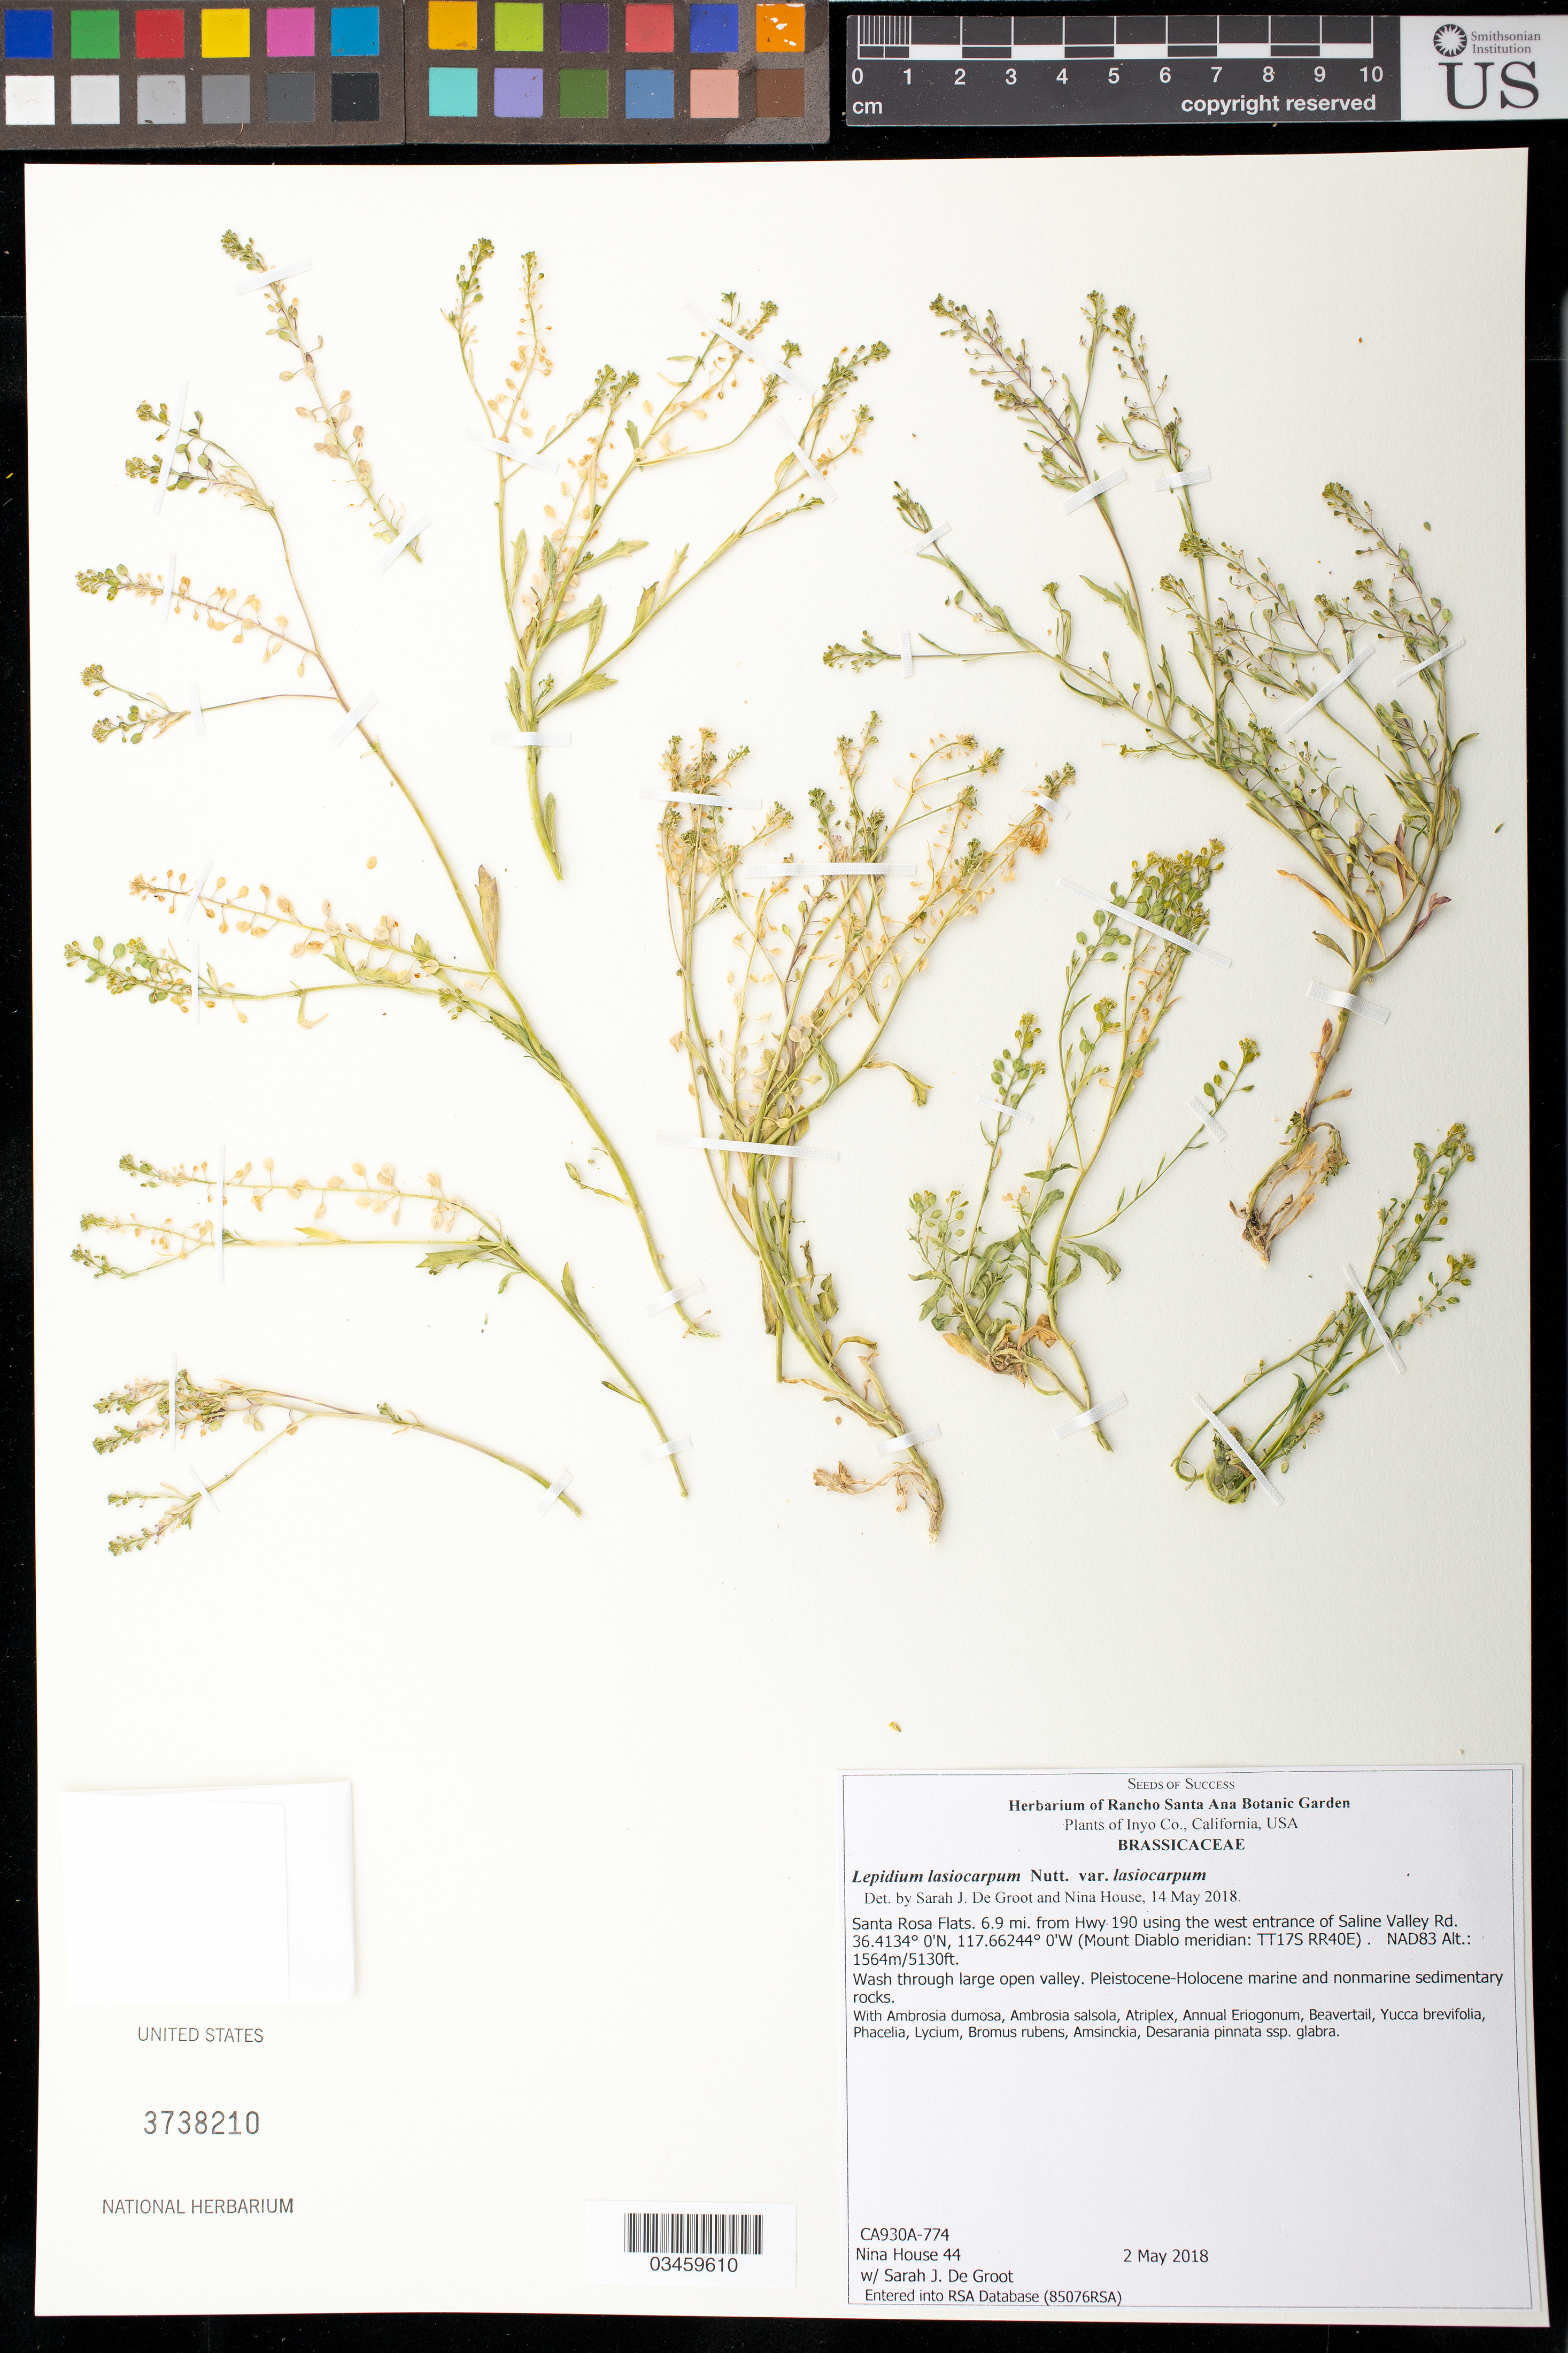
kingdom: Plantae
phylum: Tracheophyta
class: Magnoliopsida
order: Brassicales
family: Brassicaceae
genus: Lepidium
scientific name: Lepidium lasiocarpum var. lasiocarpum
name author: Nutt.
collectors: N. House & S. De Groot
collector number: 44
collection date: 2018-05-02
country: United States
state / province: California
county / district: Inyo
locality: Santa Rosa Flats, 6.9 mi from Hwy 190 using W entrance of Saline Valley Rd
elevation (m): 1564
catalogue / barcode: US 3738210